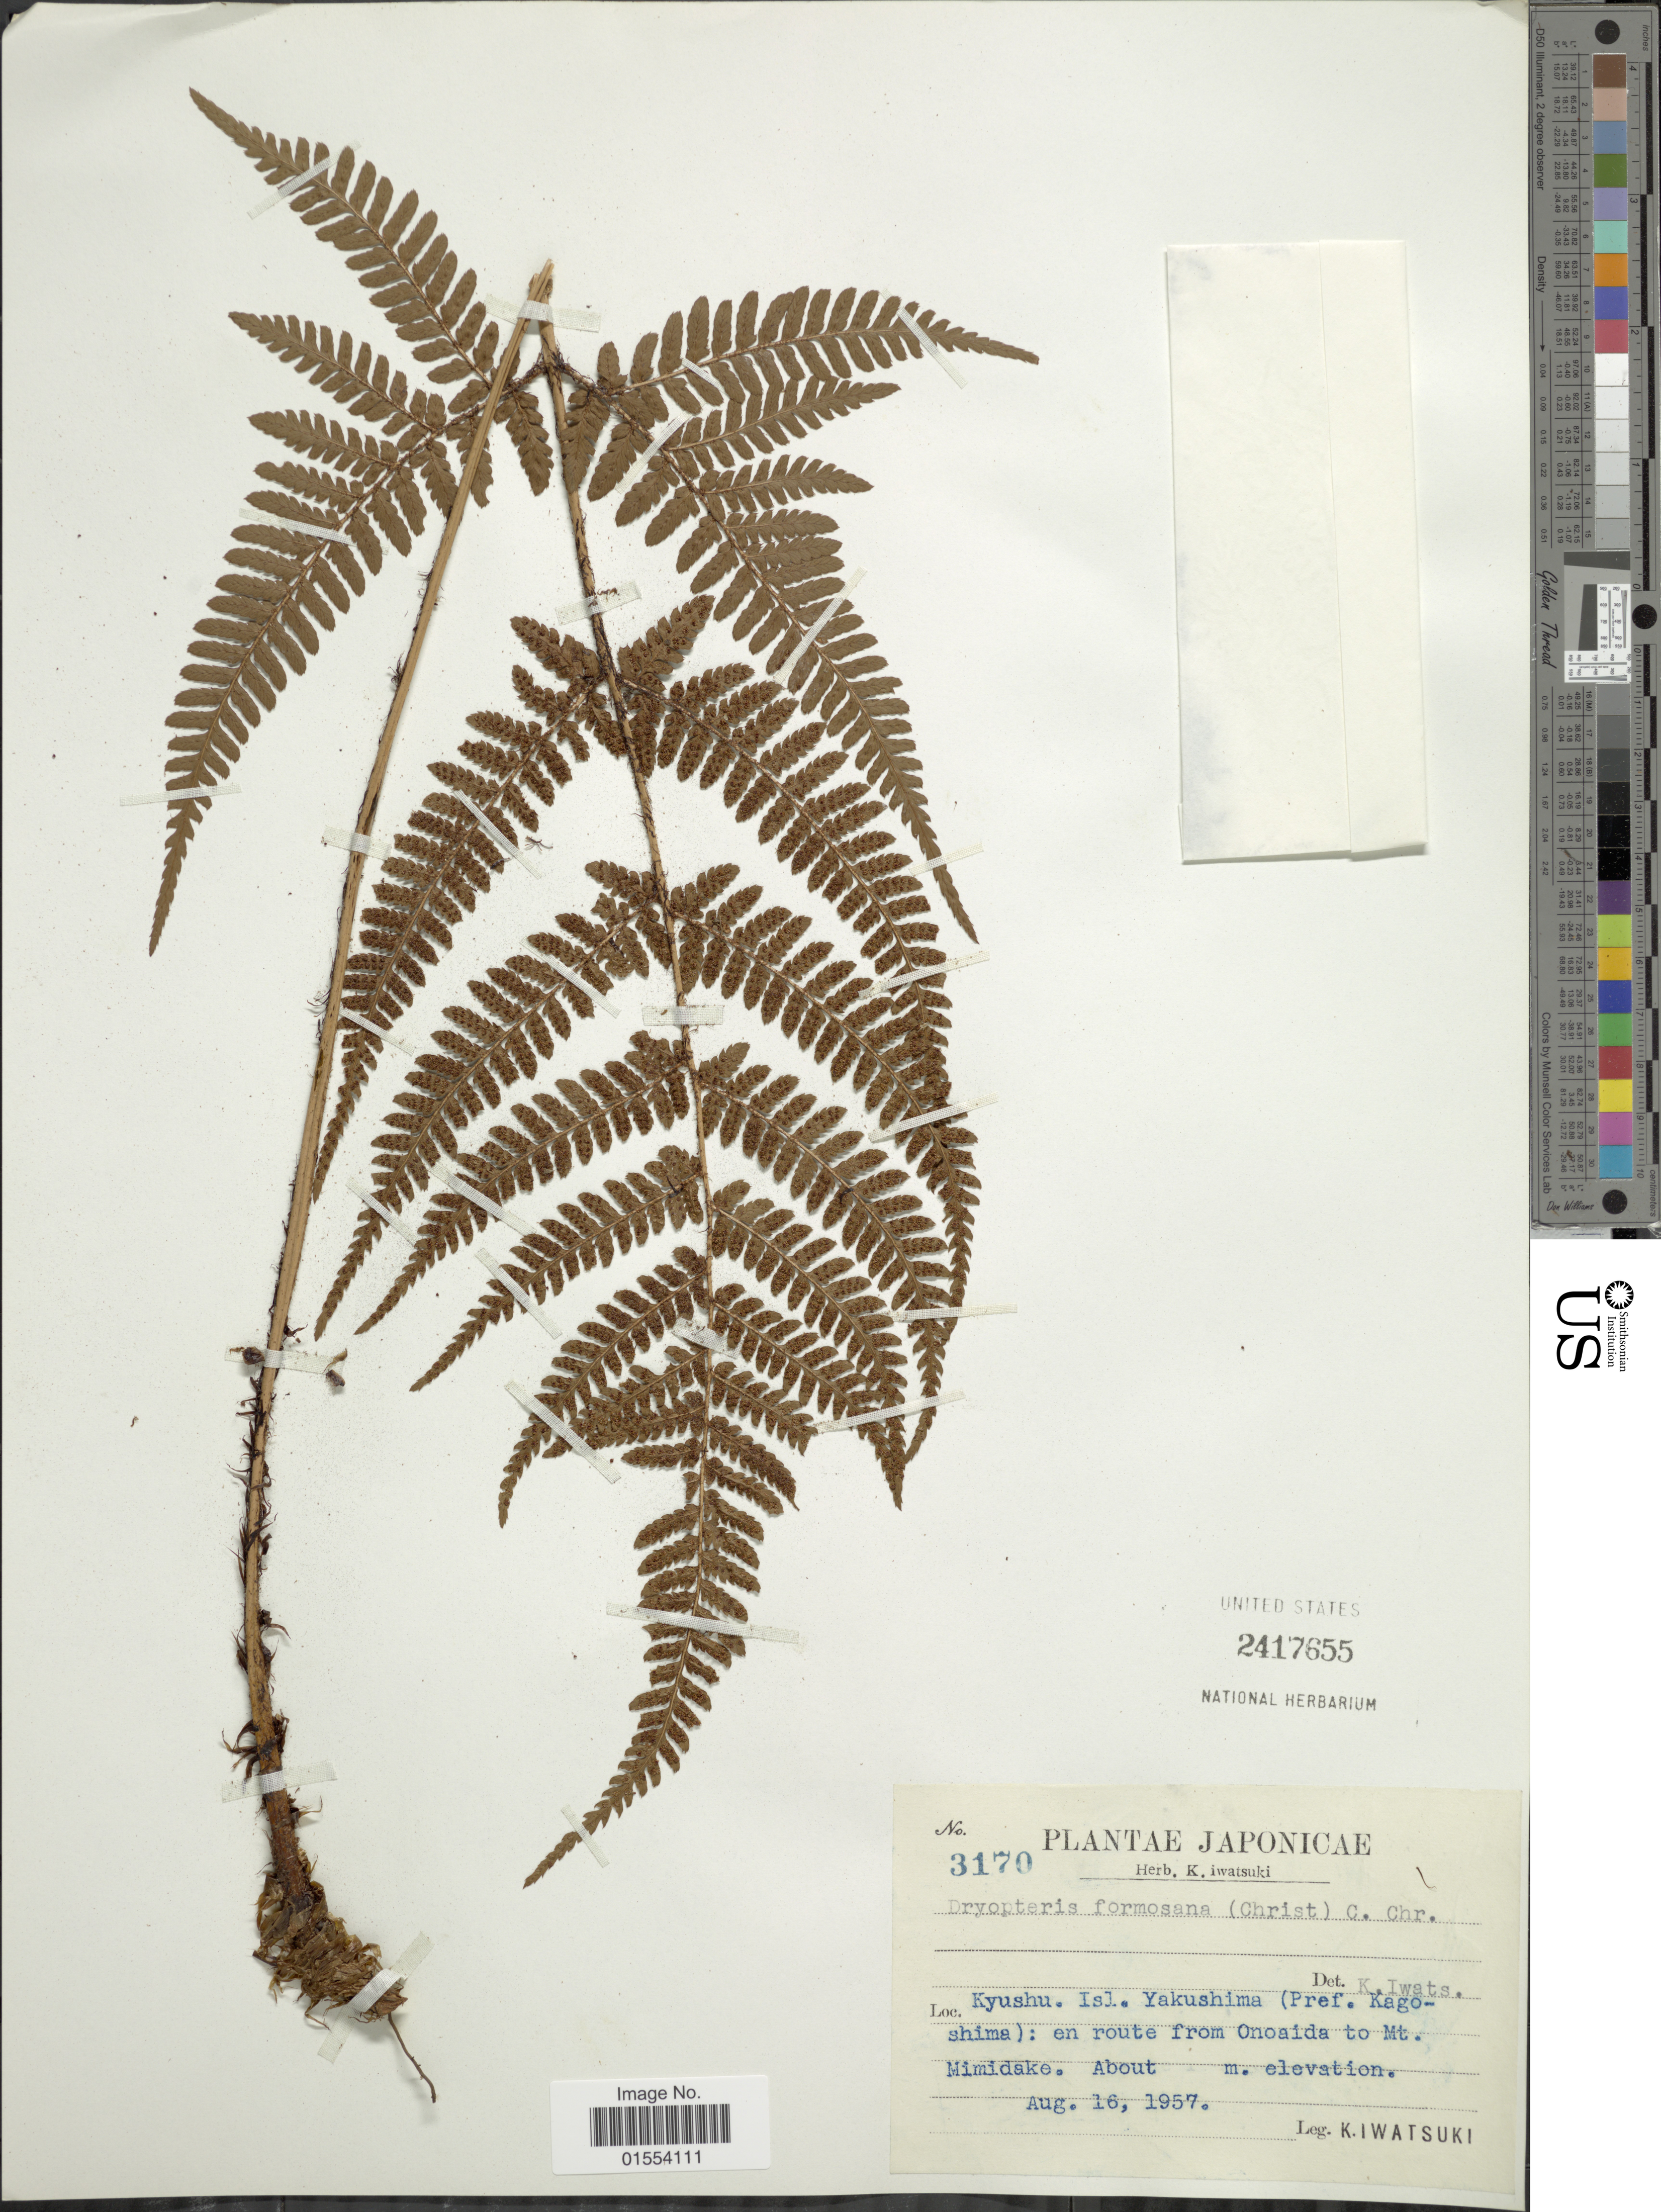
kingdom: Plantae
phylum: Tracheophyta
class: Polypodiopsida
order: Polypodiales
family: Dryopteridaceae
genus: Dryopteris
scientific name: Dryopteris formosana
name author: (Christ) C. Chr.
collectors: K. Iwatsuki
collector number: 3170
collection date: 1957-08-16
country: Japan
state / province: Kagosima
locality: Kyushu. Isl. Yakushima (Pref. Kagoshima): en route from Onoaida to Mt. Mimidake.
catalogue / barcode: US 2417655